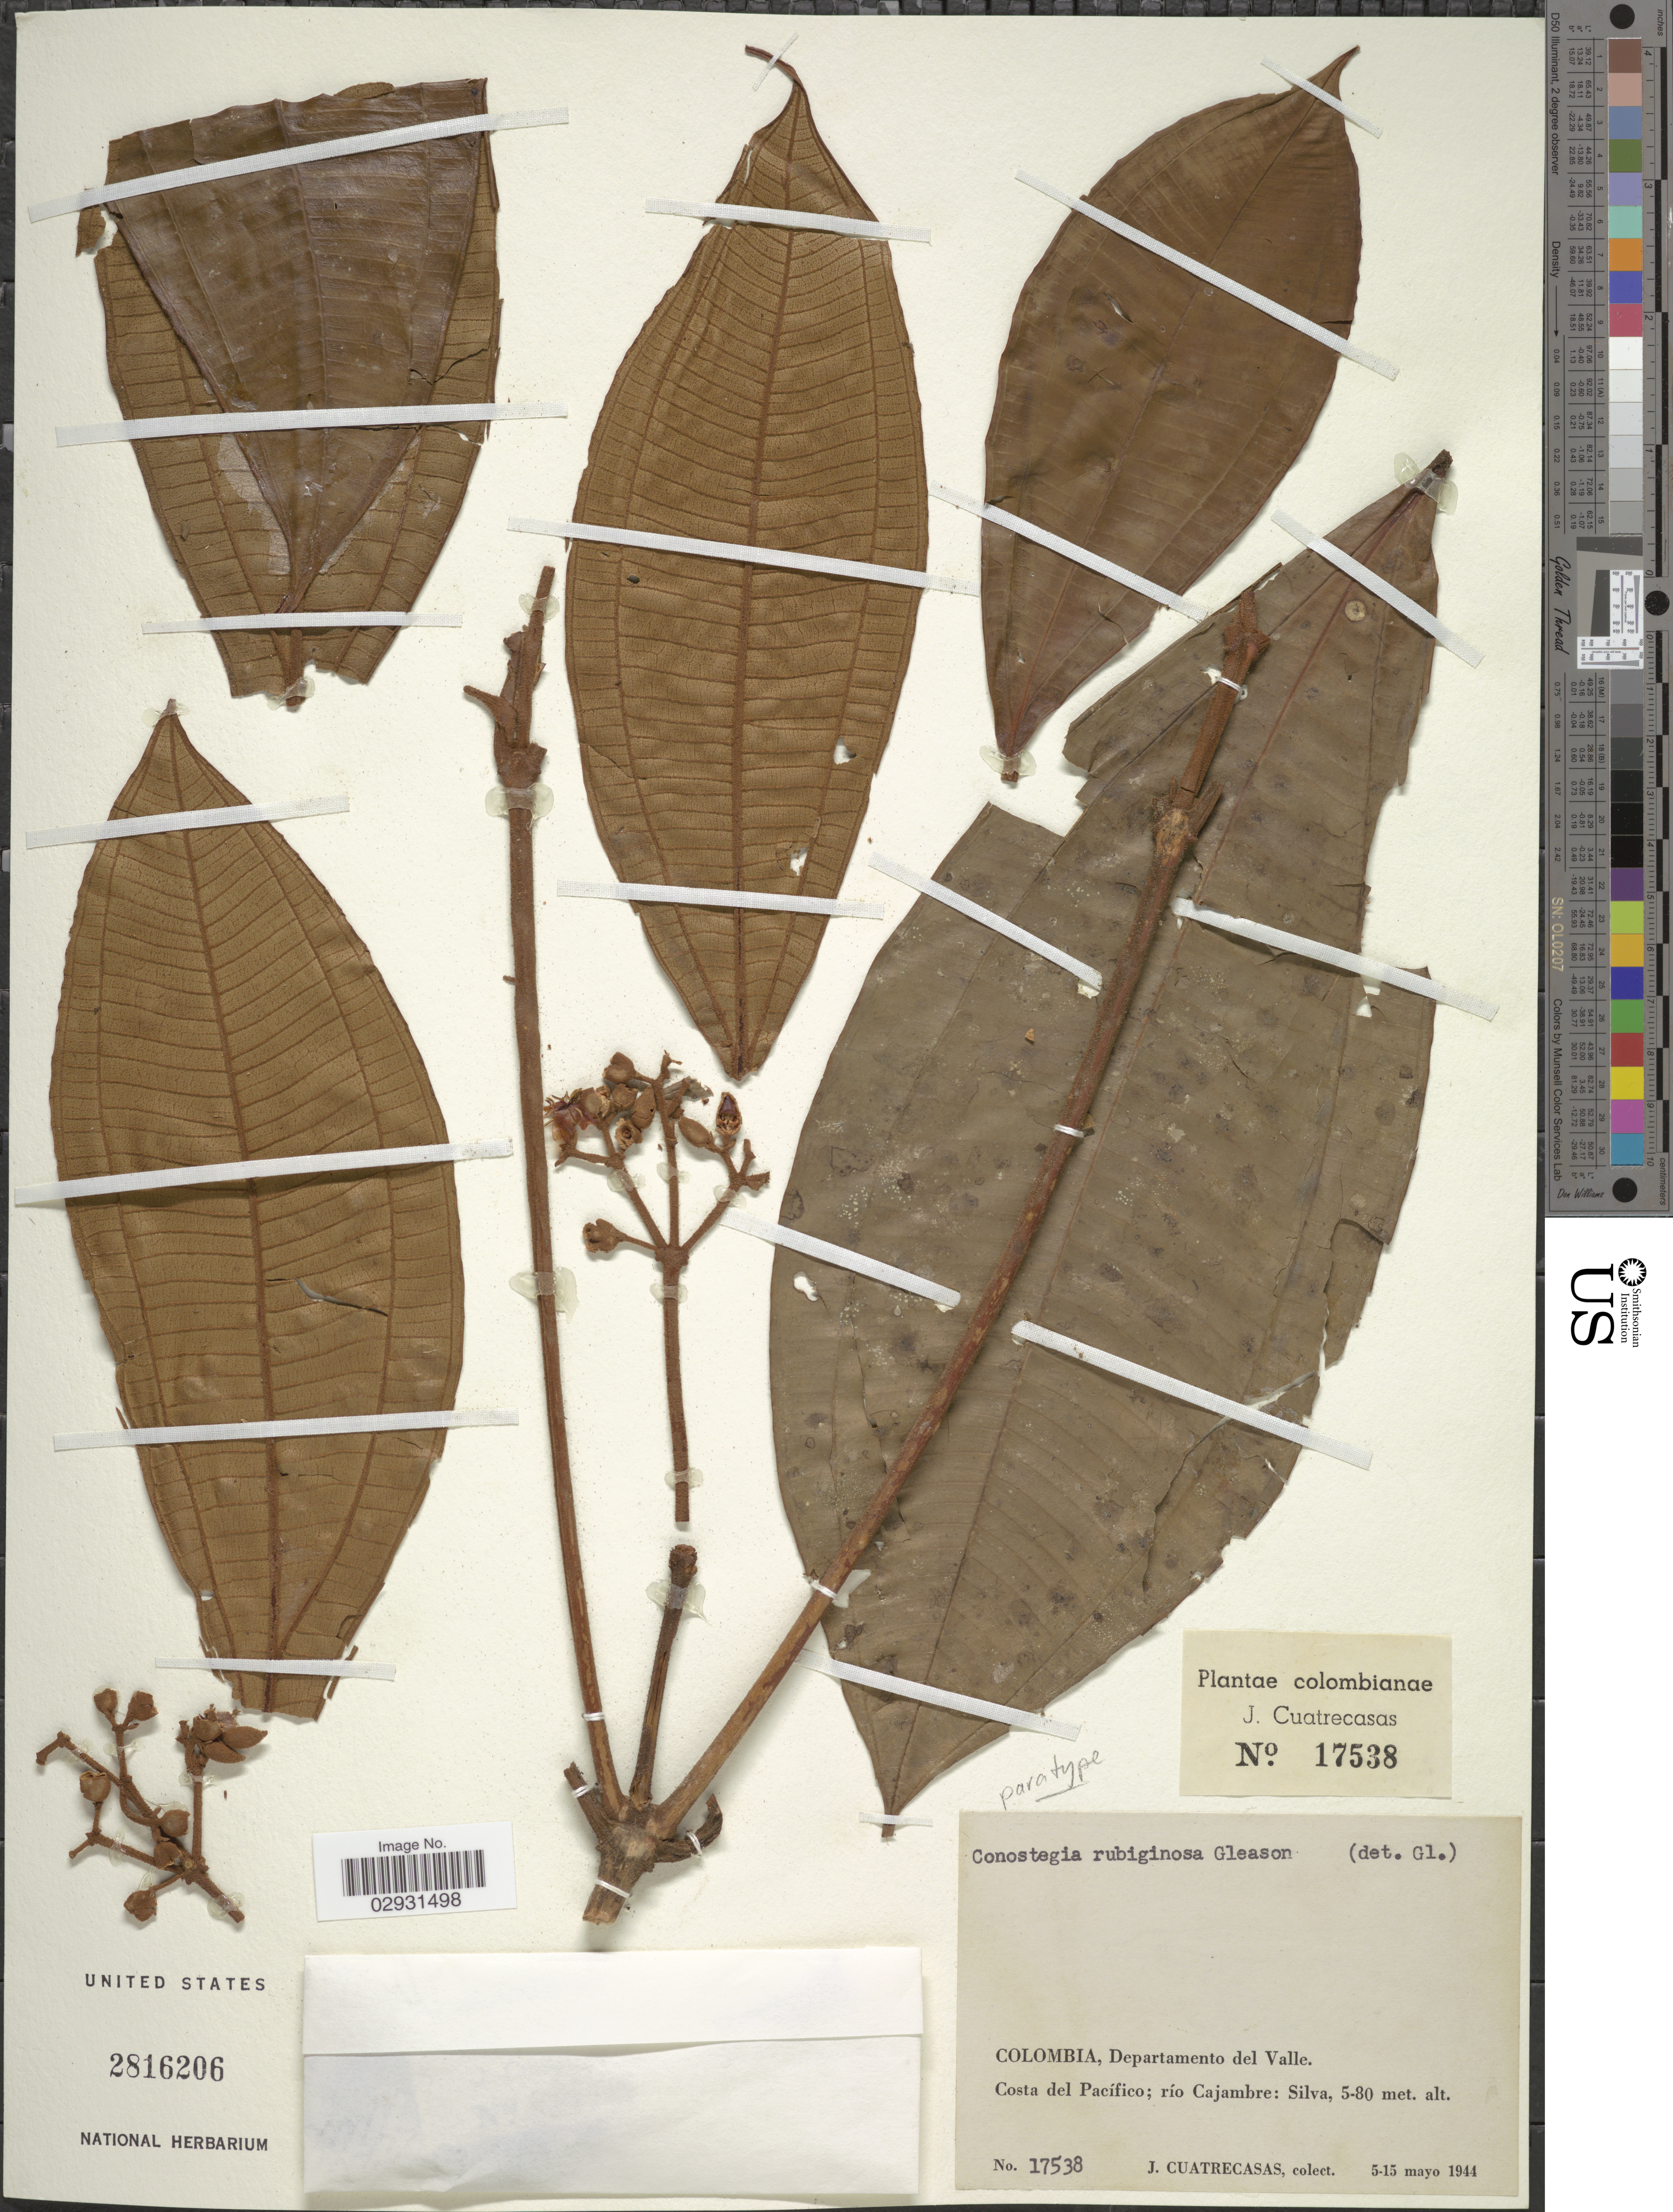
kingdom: Plantae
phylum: Tracheophyta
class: Magnoliopsida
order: Myrtales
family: Melastomataceae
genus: Conostegia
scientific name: Conostegia rubiginosa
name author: Gleason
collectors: J. Cuatrecasas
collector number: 17538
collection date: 1944-05-05/1944-05-15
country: Colombia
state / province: Valle del Cauca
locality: Departamento del Valle, Costa del Pacífico; río Cajambre.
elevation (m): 5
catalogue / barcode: US 2816206